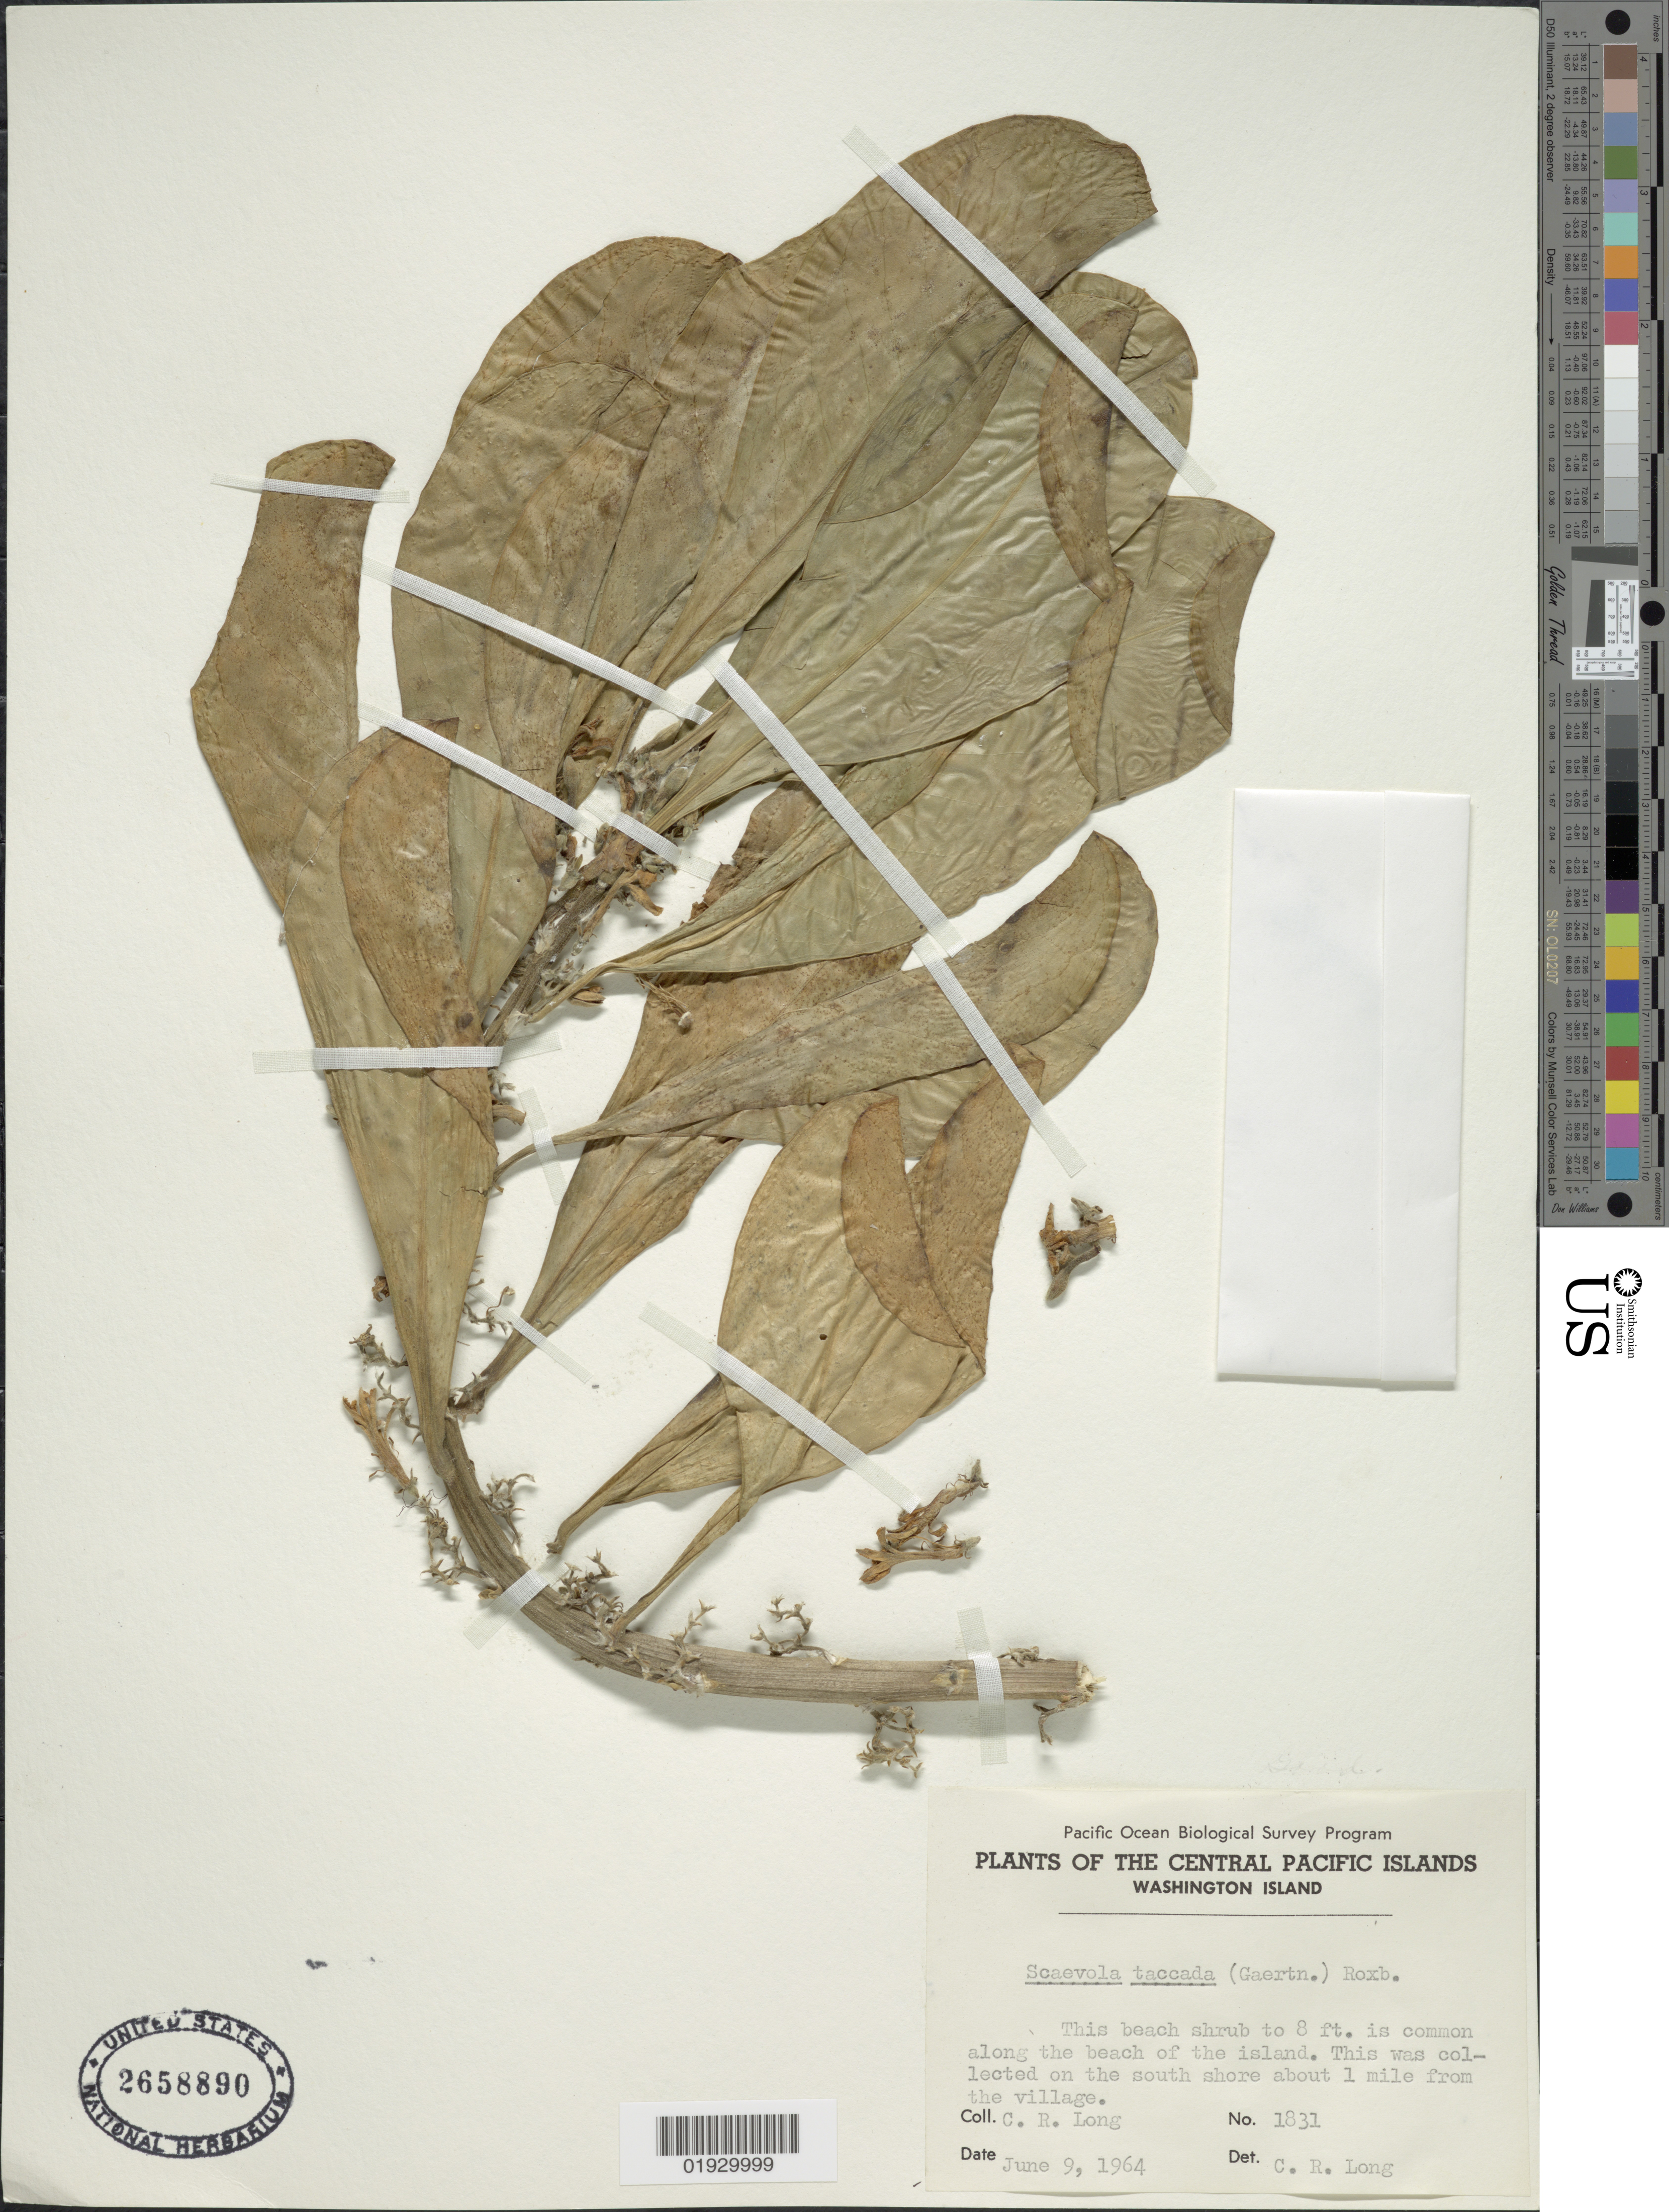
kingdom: Plantae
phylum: Tracheophyta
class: Magnoliopsida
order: Asterales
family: Goodeniaceae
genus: Scaevola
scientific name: Scaevola taccada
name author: (Gaertn.) Roxb.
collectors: C. R. Long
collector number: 1831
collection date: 1964-06-09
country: Kiribati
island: Teraina [Washington]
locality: Central Pacific Islands, Washington Island, along the beach of the island, on the south shore about 1 mile from the village.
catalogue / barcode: US 2658890